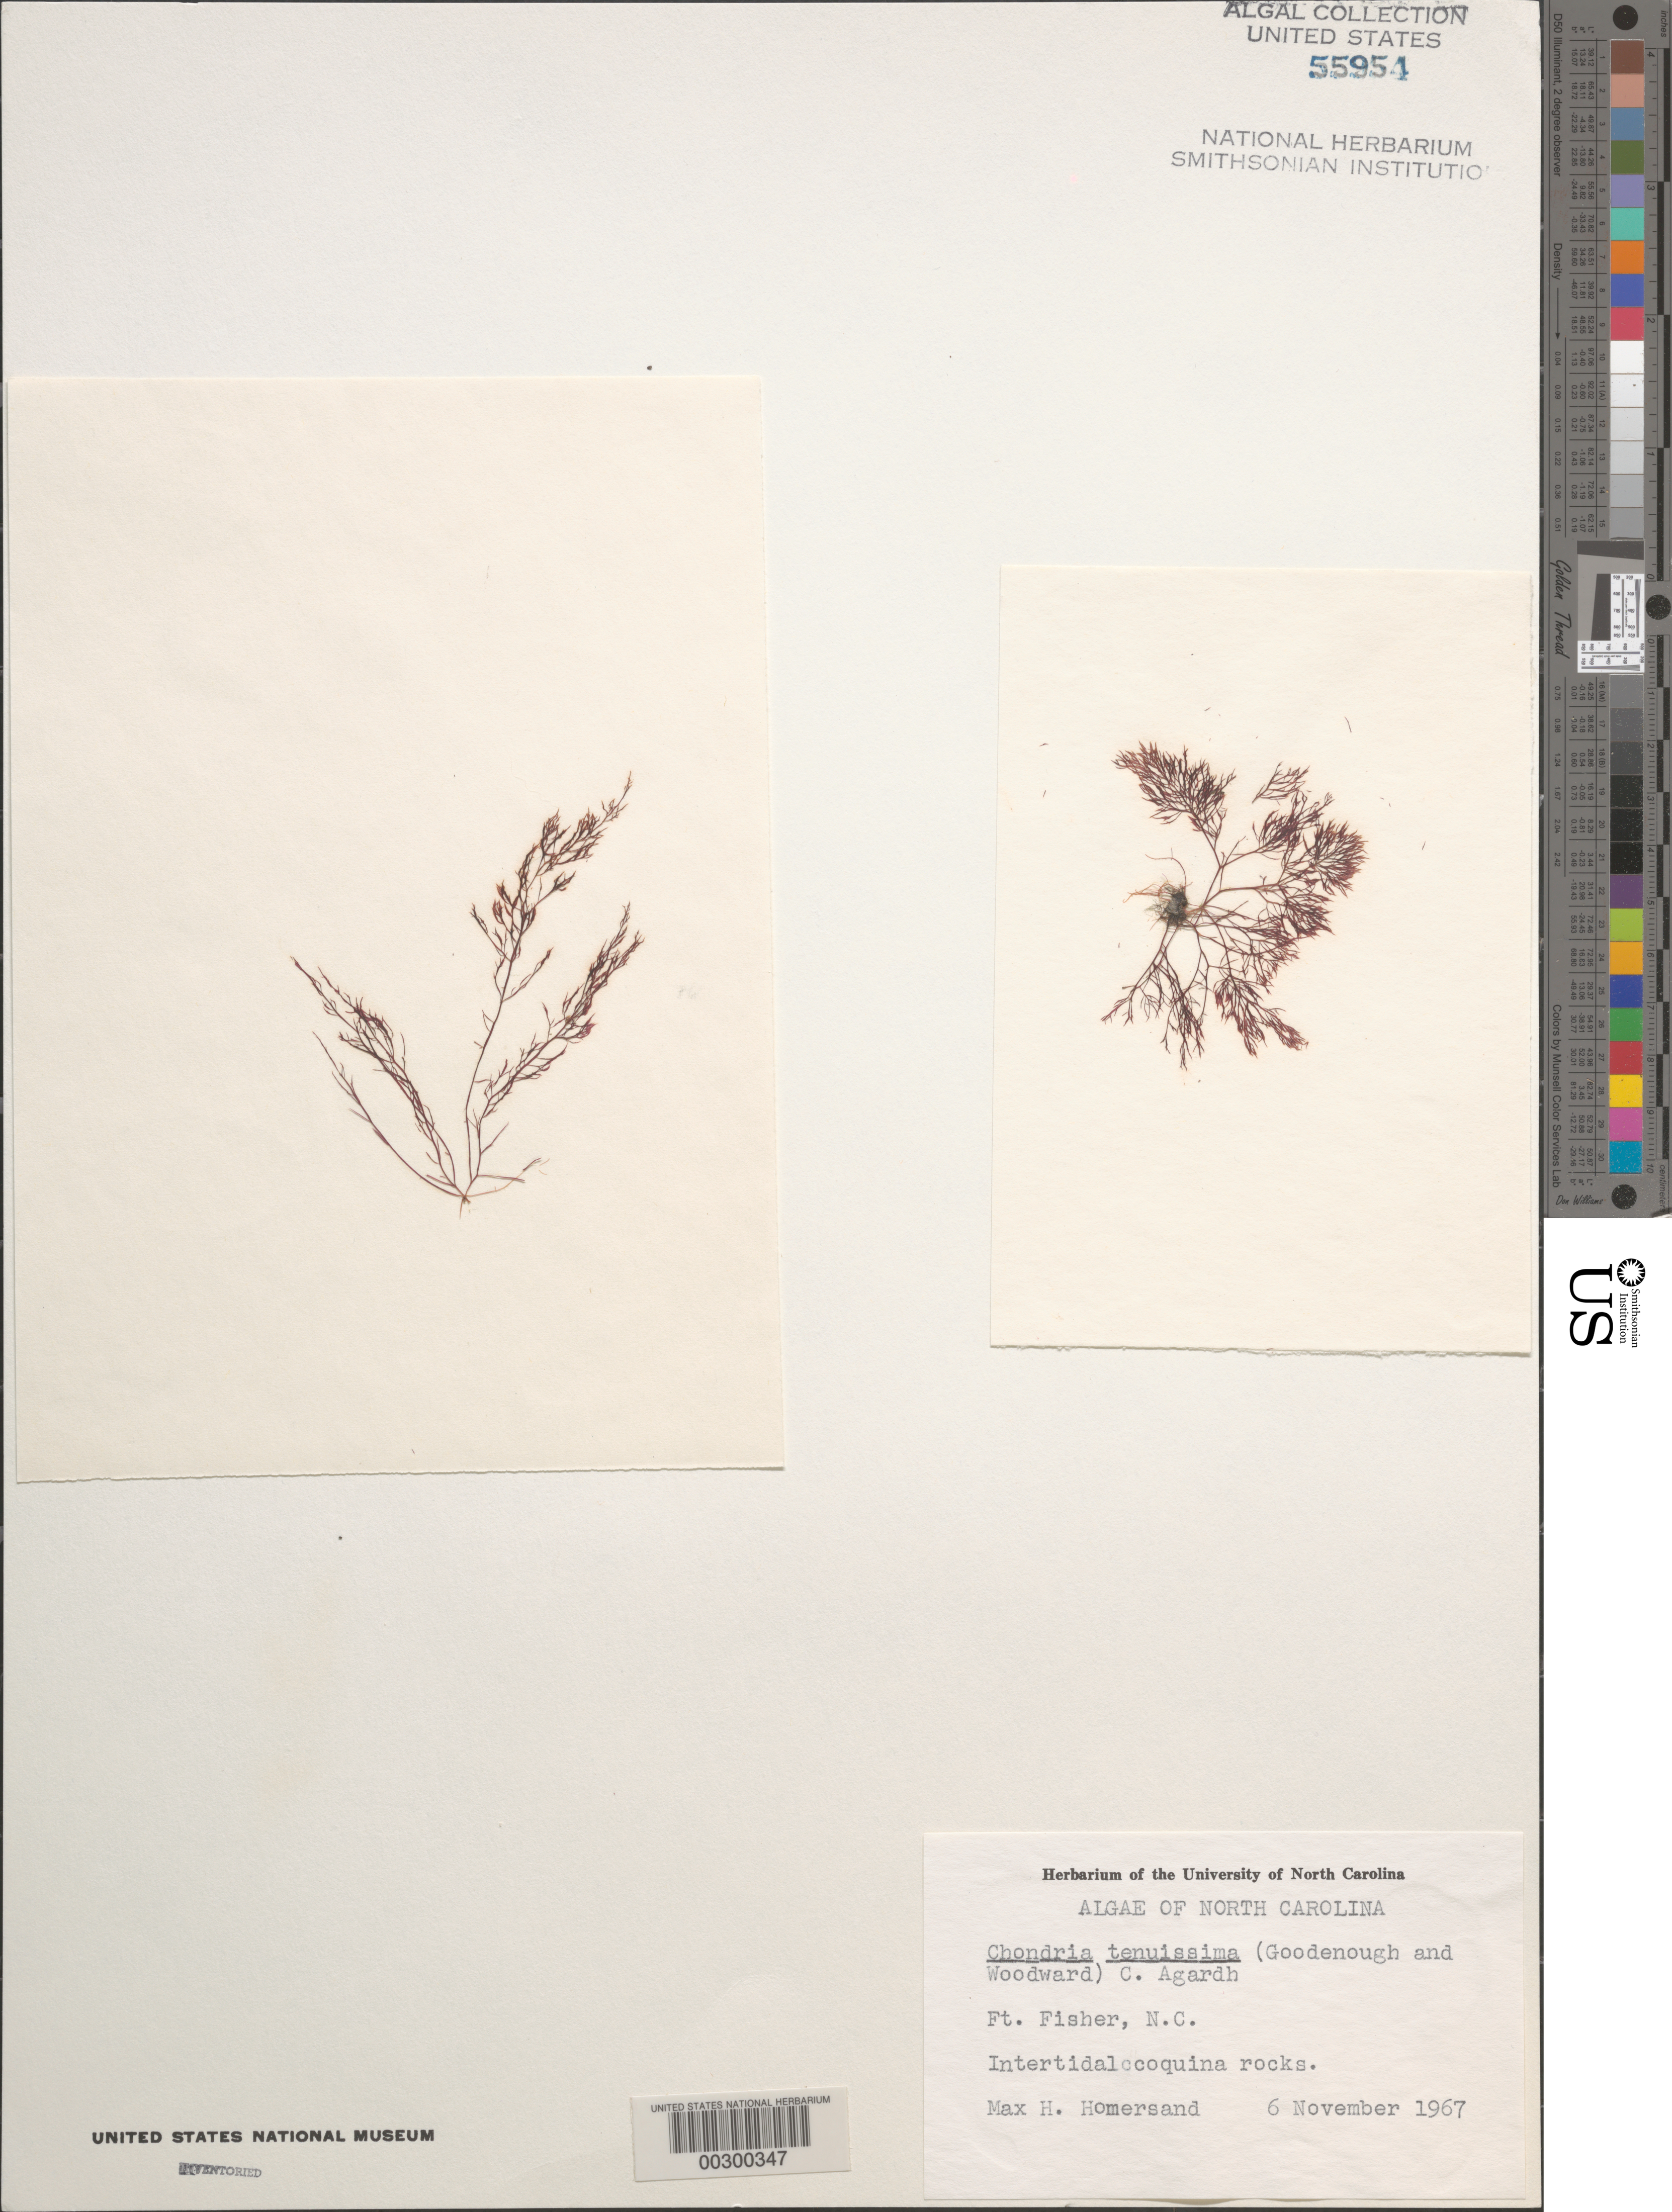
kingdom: Plantae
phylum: Rhodophyta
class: Florideophyceae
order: Ceramiales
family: Rhodomelaceae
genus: Chondria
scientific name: Chondria capillaris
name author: M.J. Wynne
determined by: Algae name updating Project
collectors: M. H. Hommersand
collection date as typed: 06 Nov 1967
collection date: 1967-11-06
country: United States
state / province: North Carolina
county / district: New Hanover County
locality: Fort Fisher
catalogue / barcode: US 55954